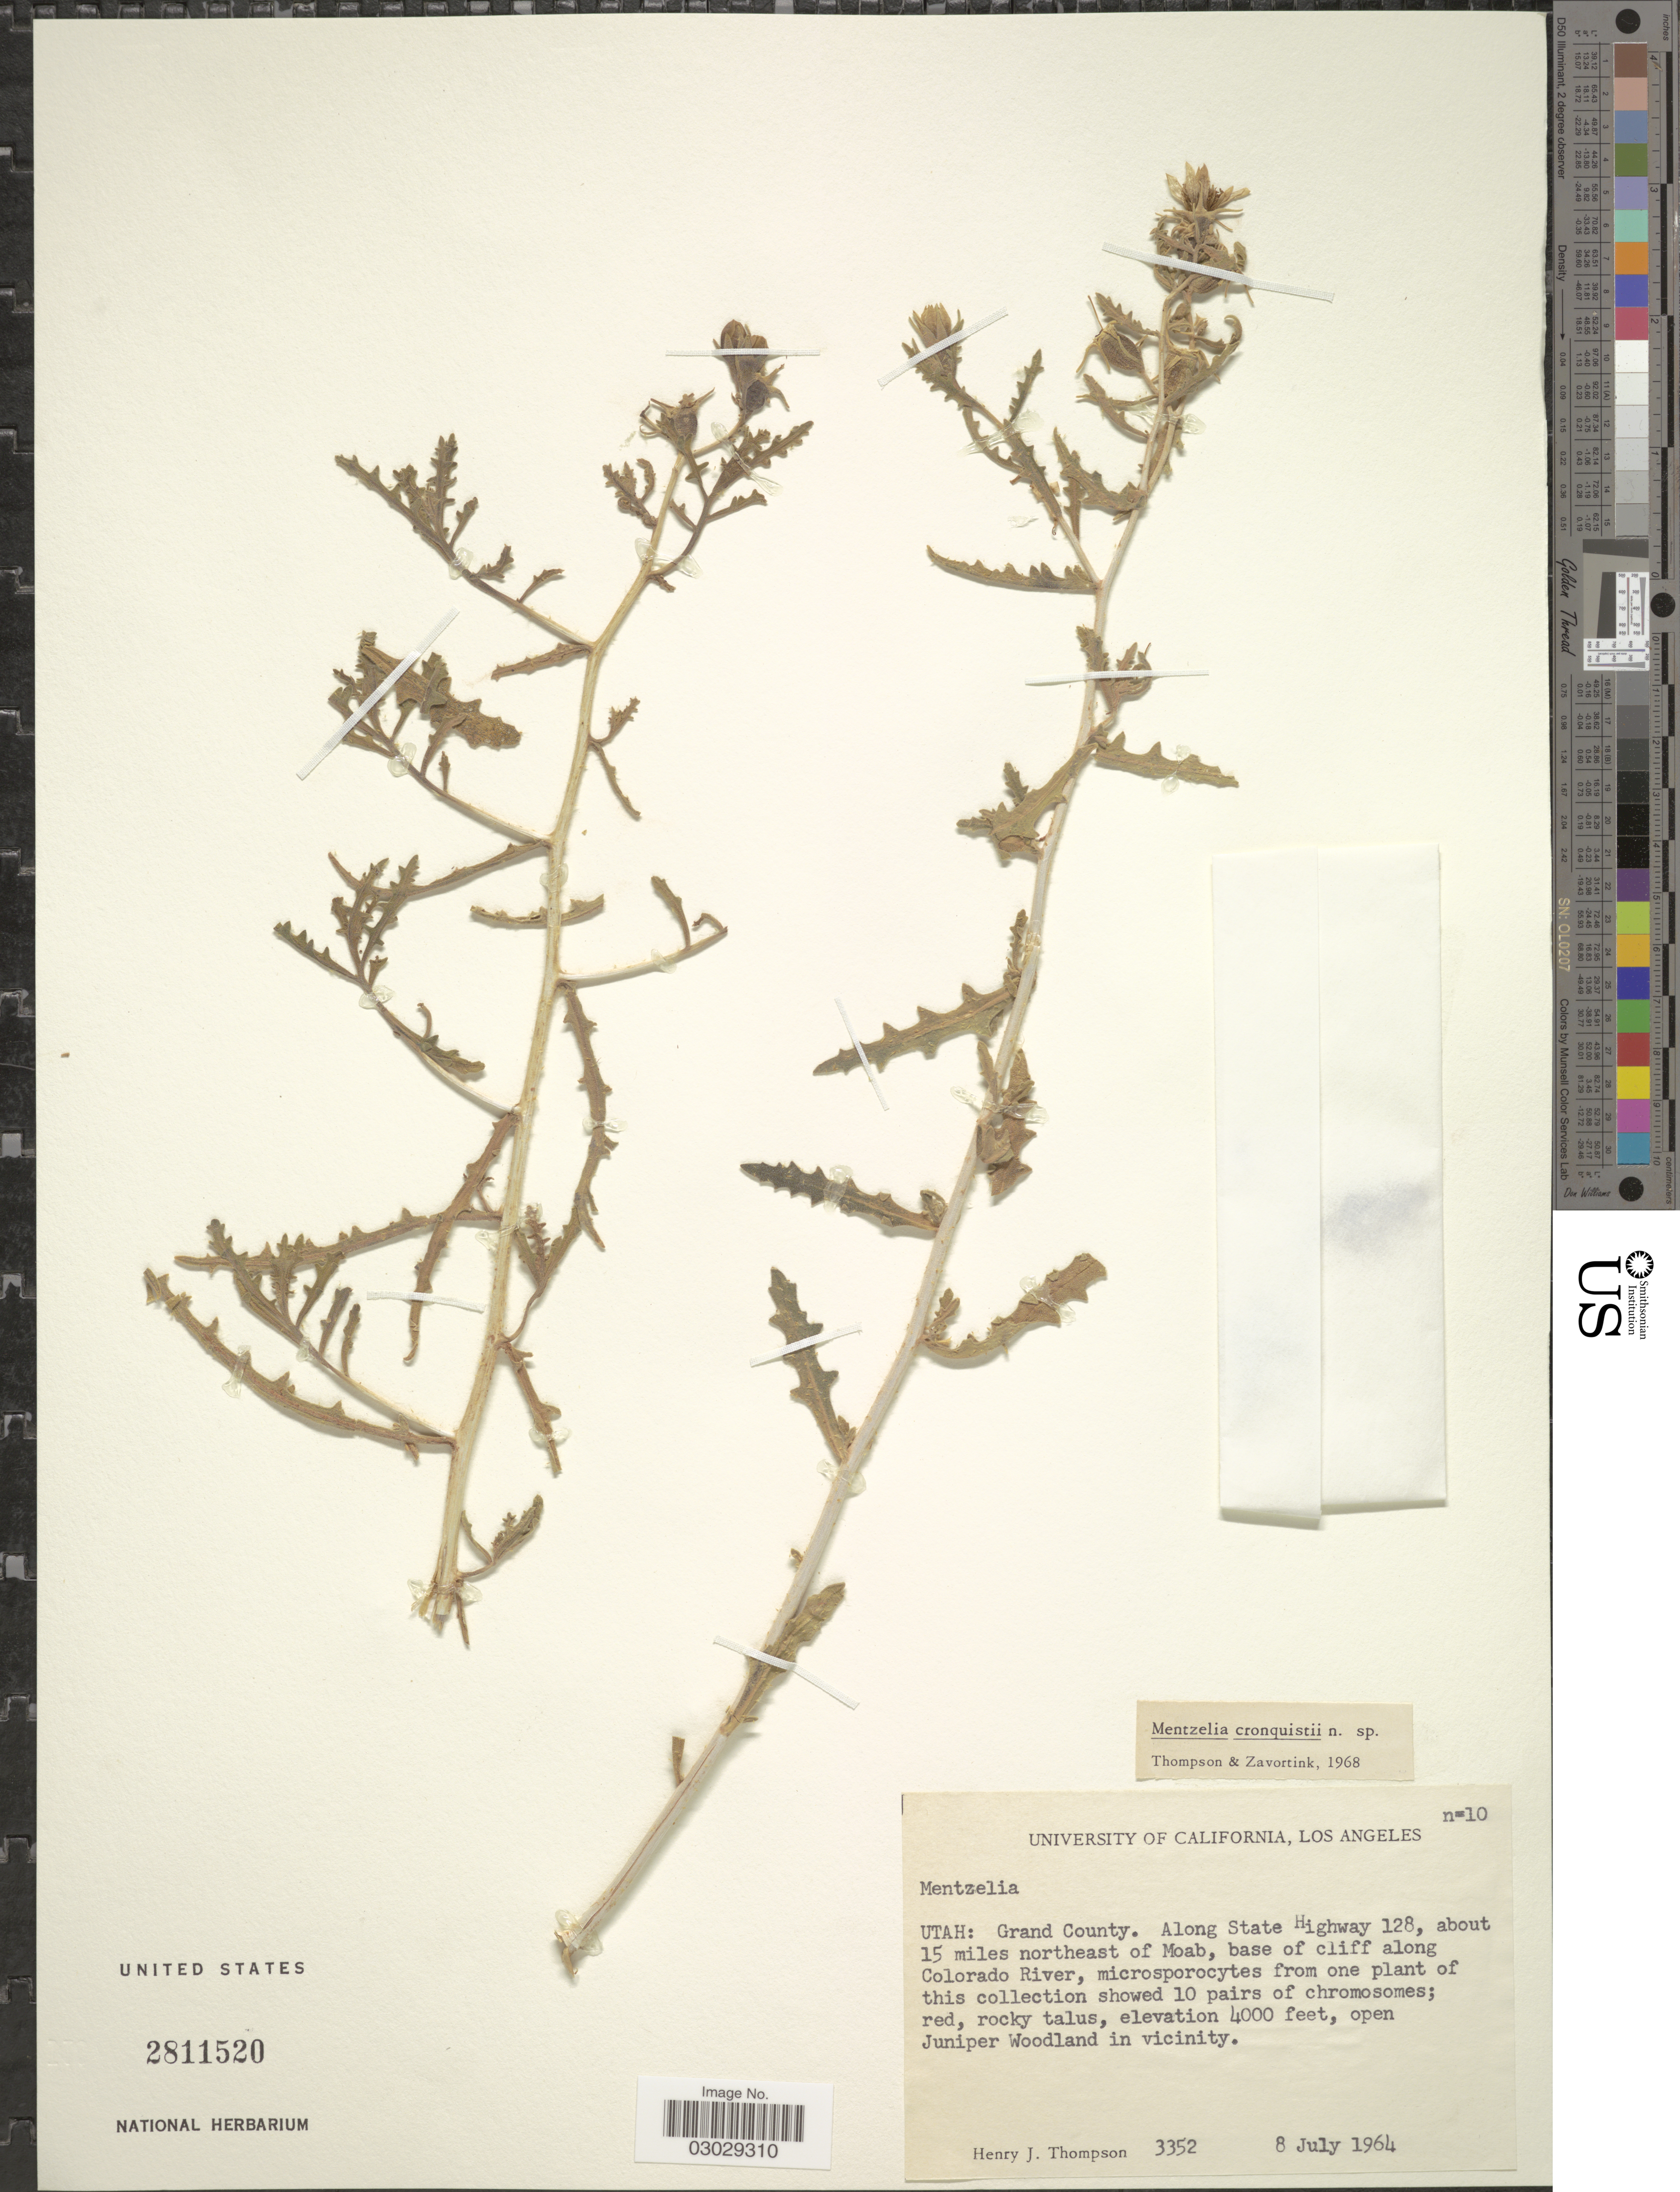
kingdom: Plantae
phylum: Tracheophyta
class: Magnoliopsida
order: Cornales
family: Loasaceae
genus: Mentzelia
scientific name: Mentzelia cronquistii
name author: H.J. Thomps. & Prigge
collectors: H. J. Thompson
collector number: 3352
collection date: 1964-07-08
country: United States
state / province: Utah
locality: Grand County. Along State Highway 128, about 15 miles northeast of Moab, base of cliff along Colorado River, open Juniper Woodland in vicinity.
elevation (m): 1219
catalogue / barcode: US 2811520